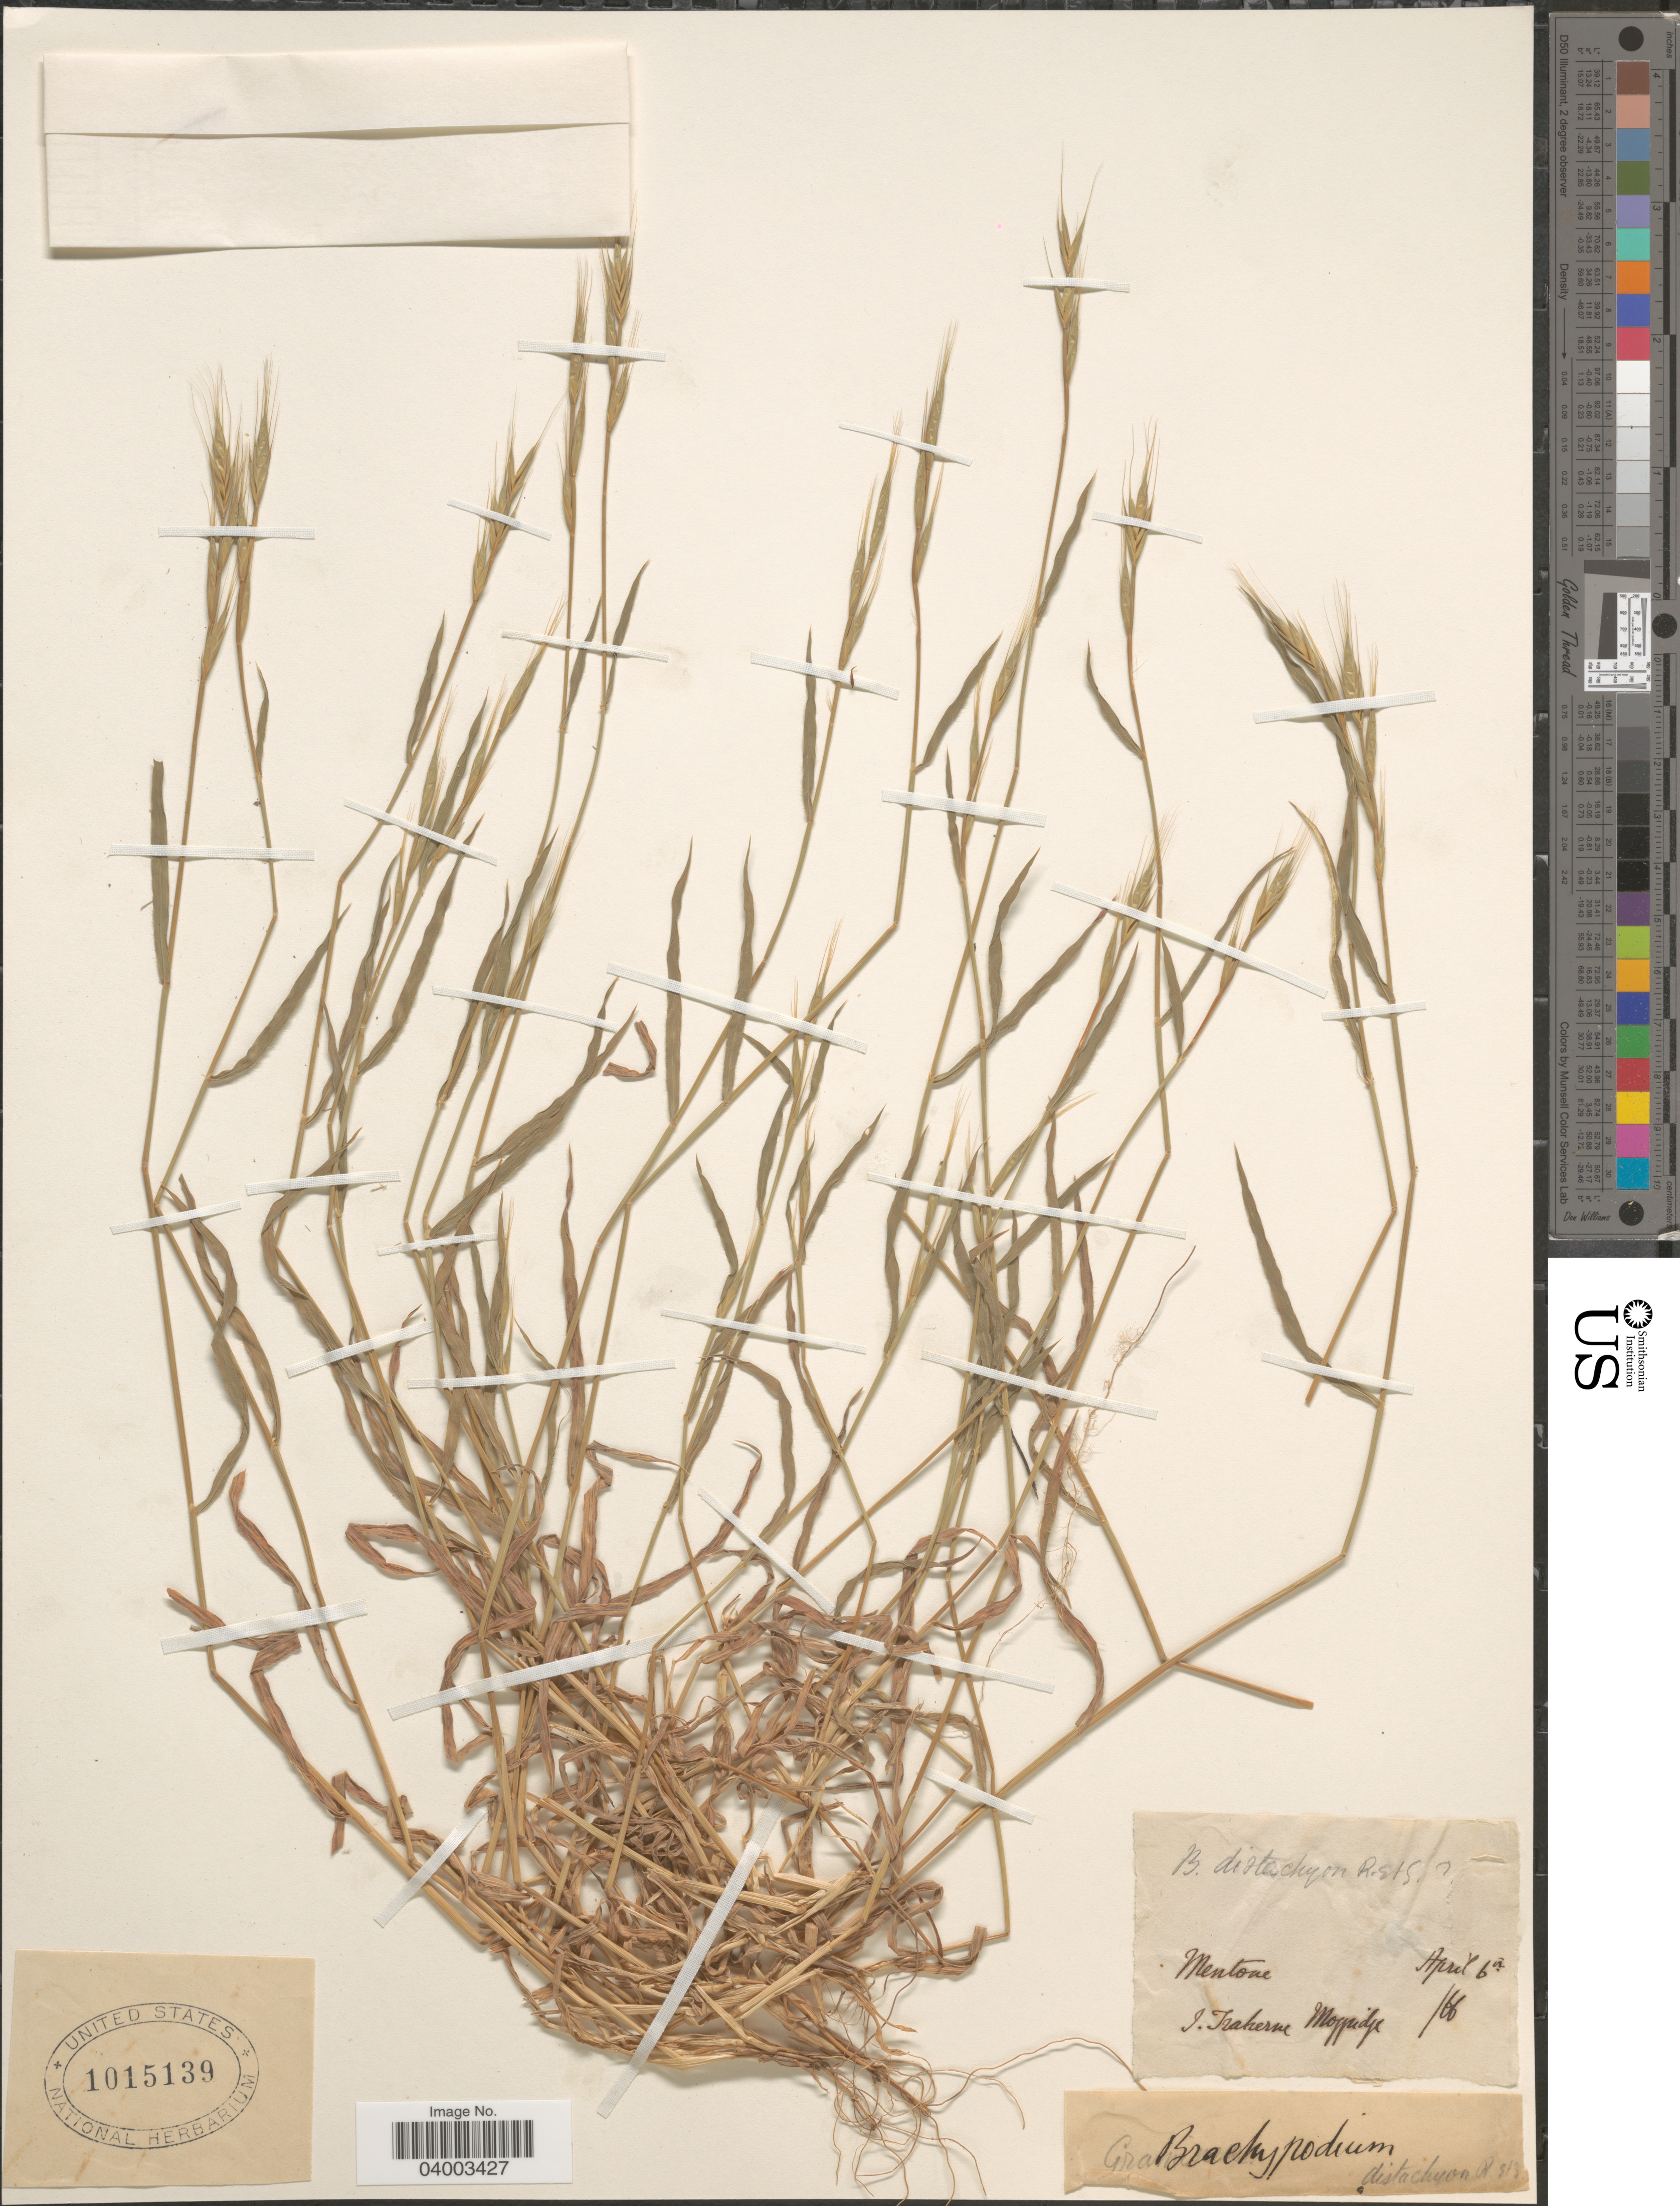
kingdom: Plantae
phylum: Tracheophyta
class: Liliopsida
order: Poales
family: Poaceae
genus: Brachypodium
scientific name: Brachypodium mexicanum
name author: (Roem. & Schult.) Link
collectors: J. T. Moggridge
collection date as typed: Transcribed d/m/y: 6/4/66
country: France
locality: Mentone.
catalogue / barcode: US 1015139